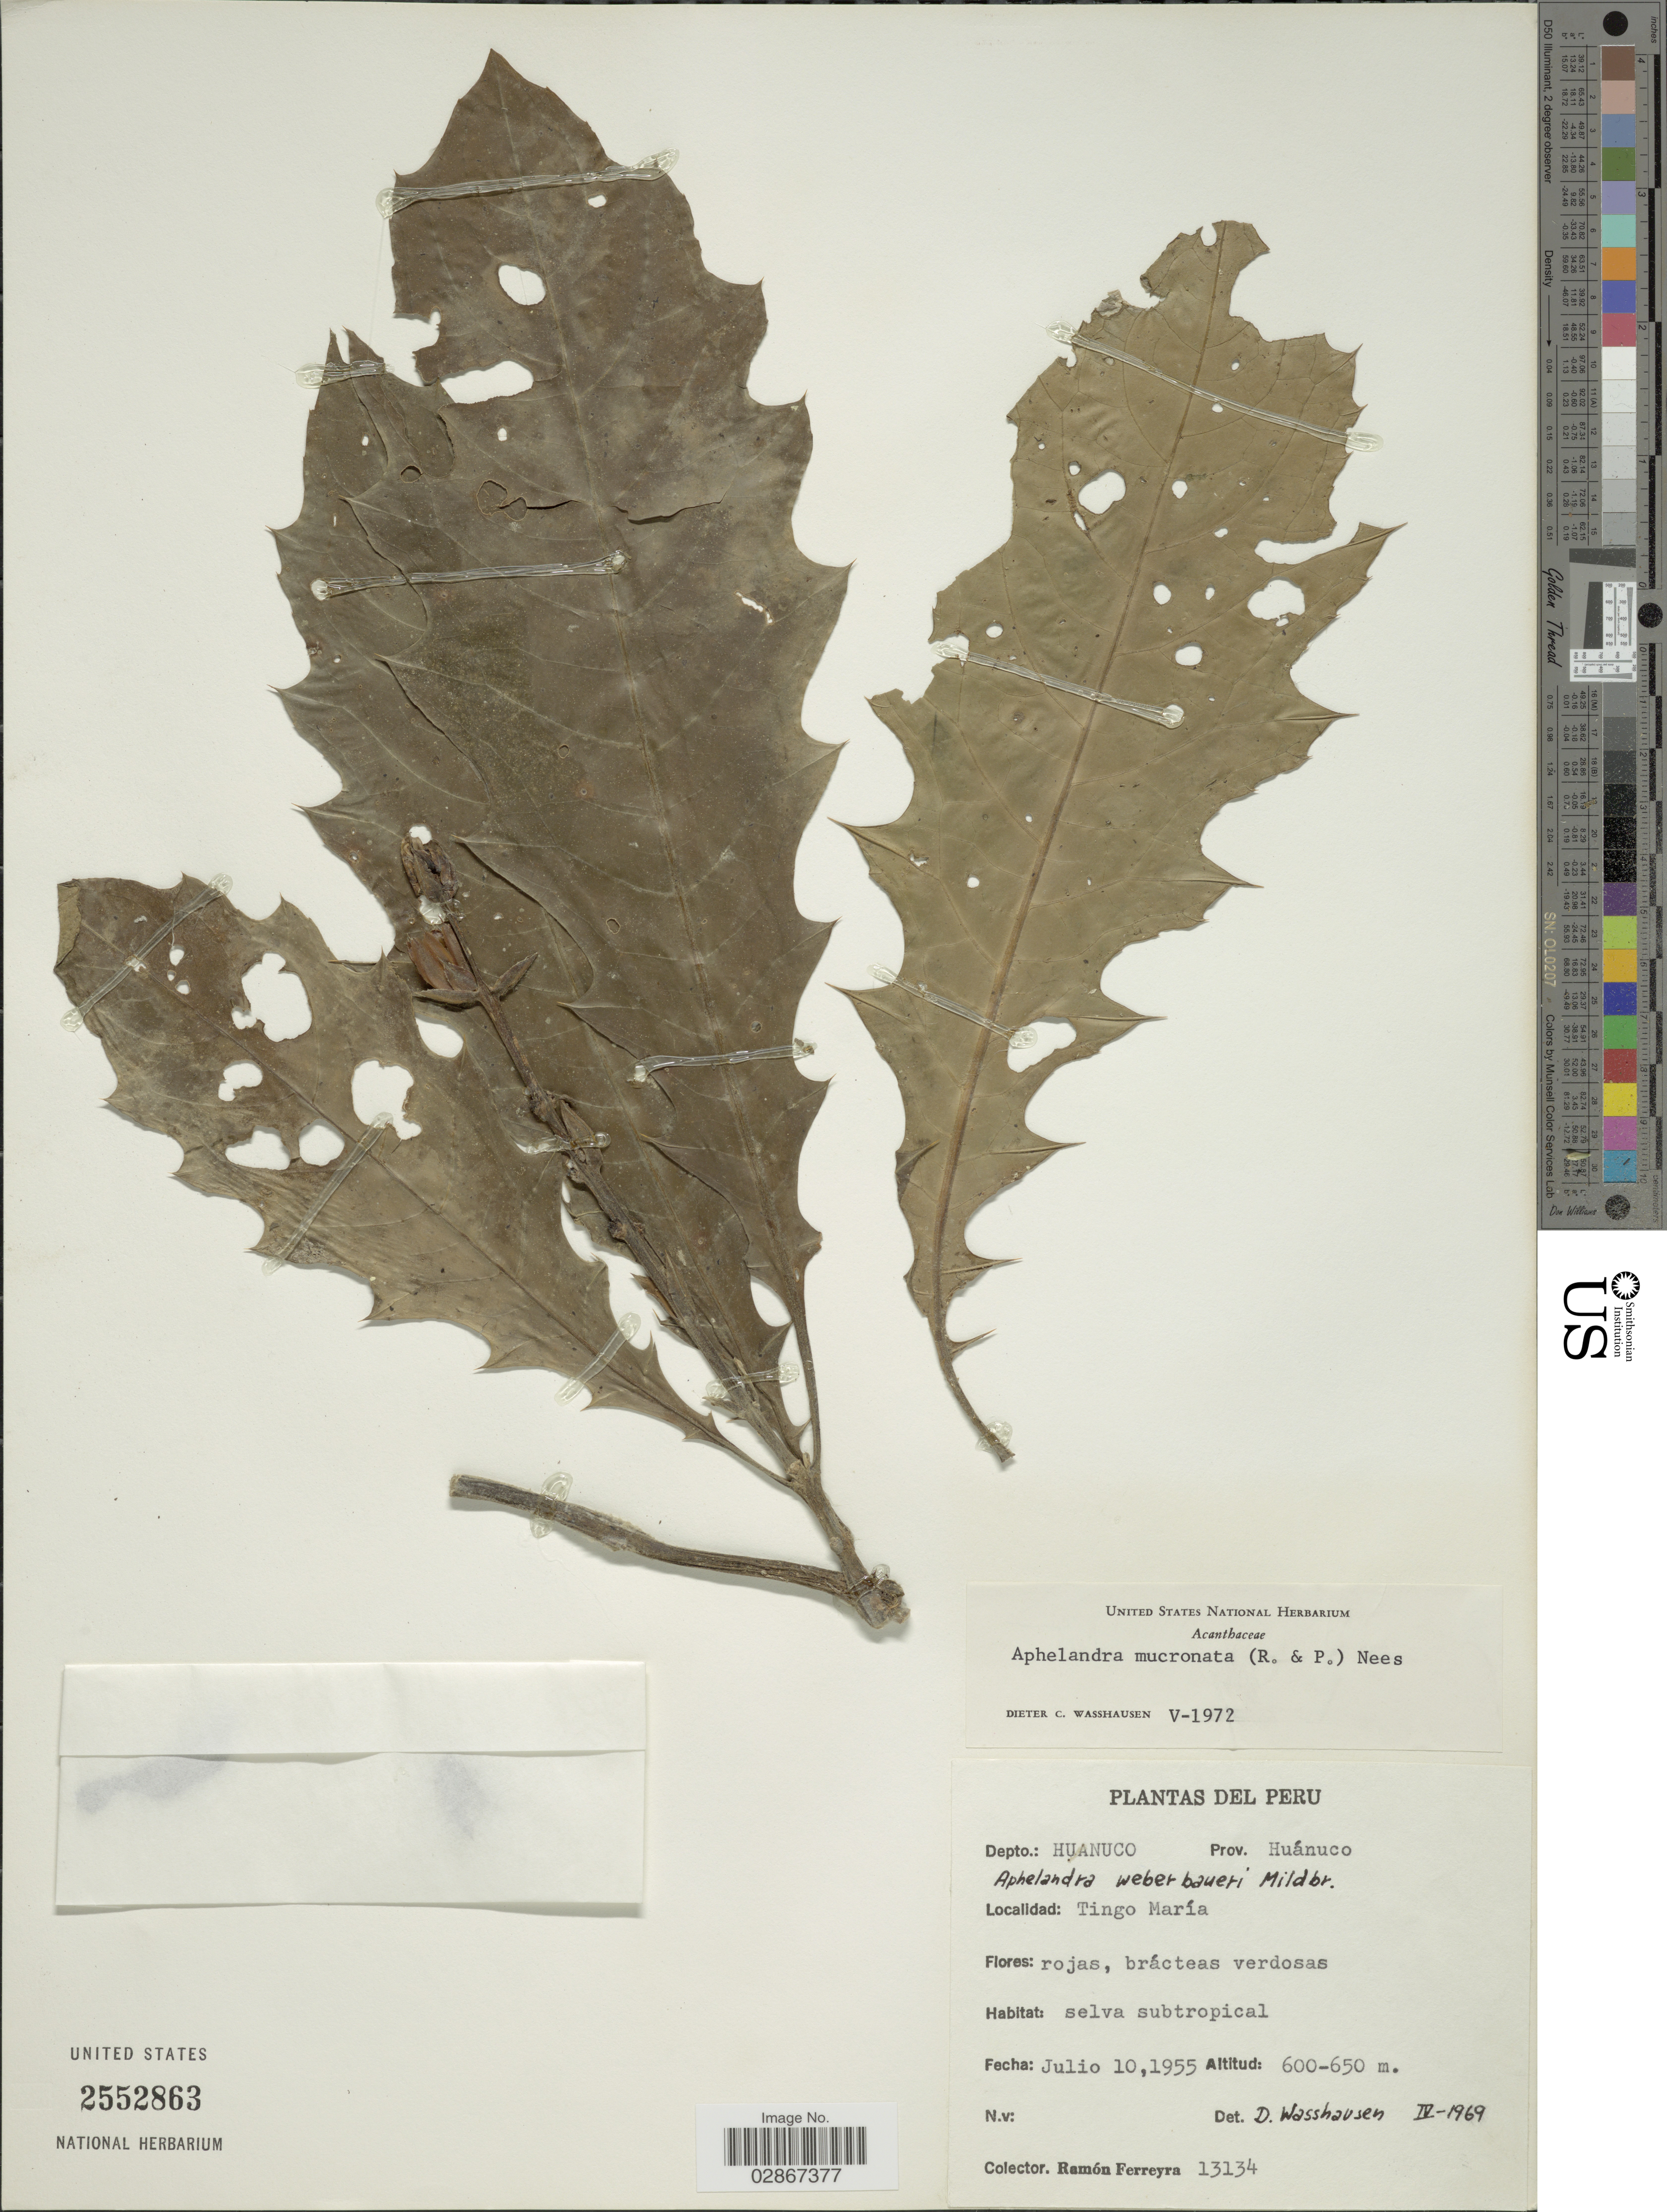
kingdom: Plantae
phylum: Tracheophyta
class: Magnoliopsida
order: Lamiales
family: Acanthaceae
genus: Aphelandra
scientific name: Aphelandra mucronata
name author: (Ruiz & Pav.) Nees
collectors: R. A. Ferreyra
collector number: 13134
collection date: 1955-07-10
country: Peru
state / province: Huánuco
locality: Depto.: Huanuco Prov. Huánuco. Tingo María.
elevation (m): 600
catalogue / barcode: US 2552863